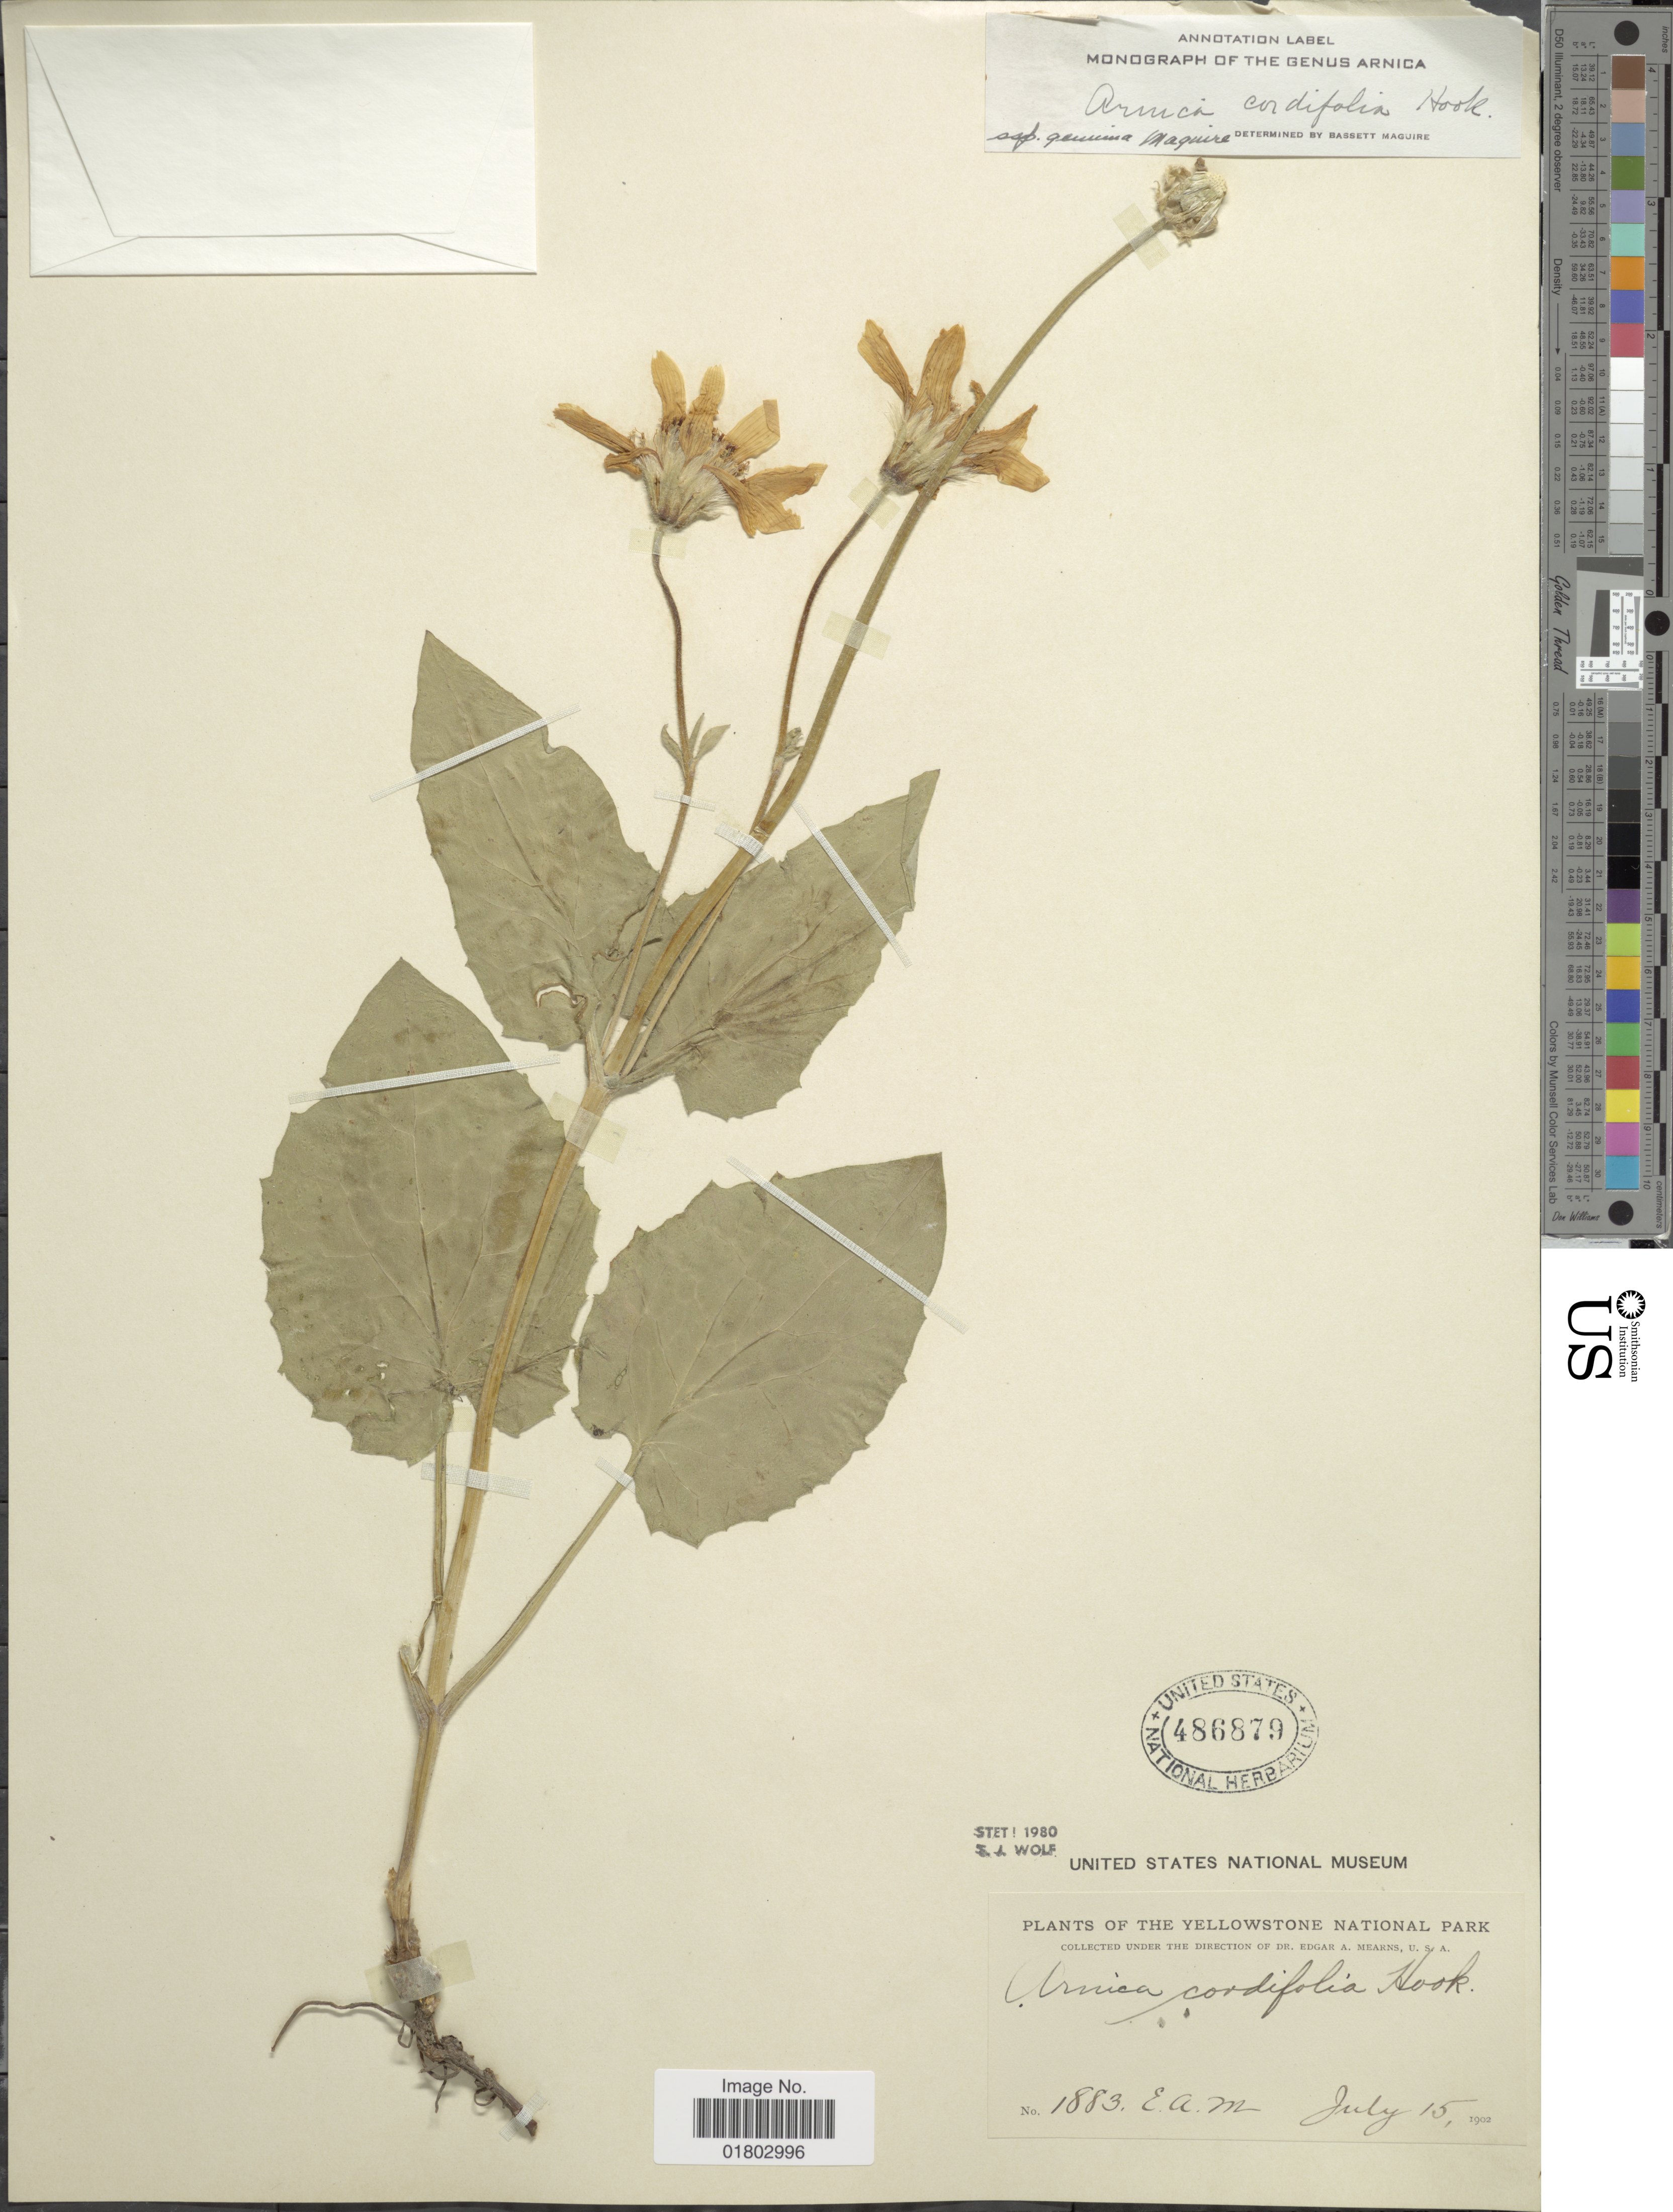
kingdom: Plantae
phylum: Tracheophyta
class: Magnoliopsida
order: Asterales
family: Asteraceae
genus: Arnica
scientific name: Arnica cordifolia subsp. genuina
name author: Maguire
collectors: E. A. Mearns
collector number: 1883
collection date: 1902-07-15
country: United States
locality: The Yellowstone National Park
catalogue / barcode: US 486879